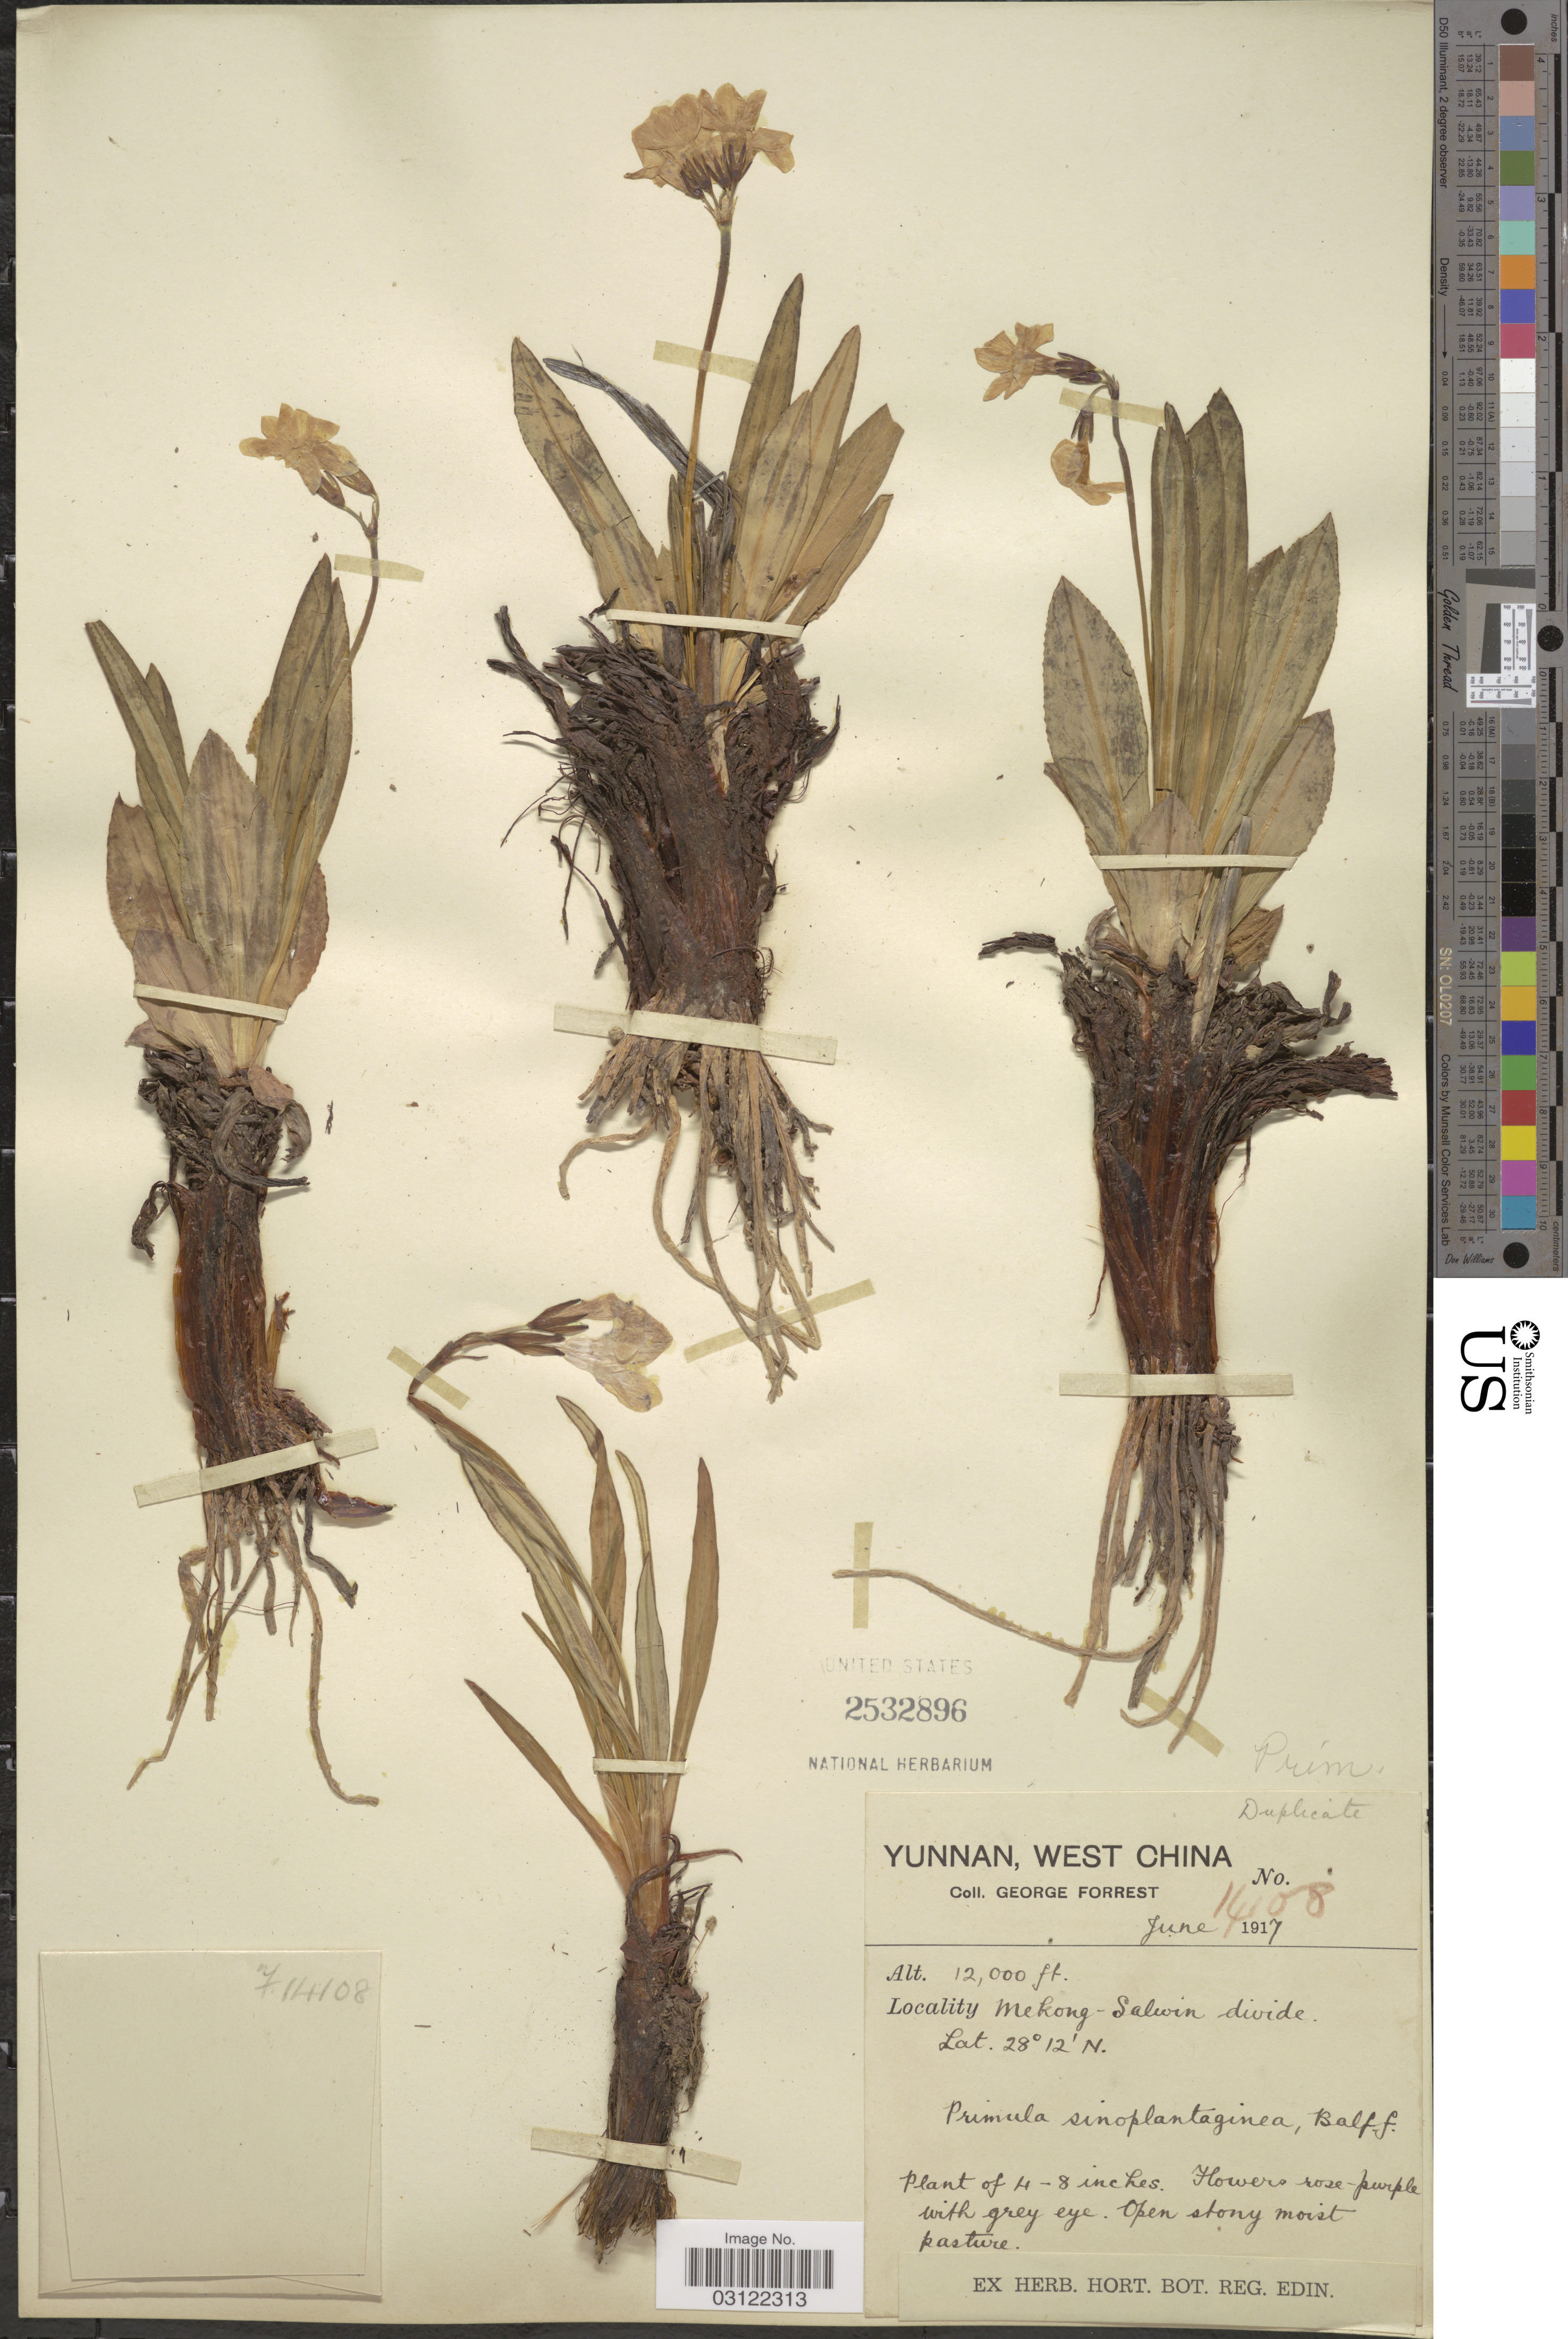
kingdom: Plantae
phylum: Tracheophyta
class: Magnoliopsida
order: Ericales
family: Primulaceae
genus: Primula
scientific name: Primula sinoplantaginea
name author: Balf. f.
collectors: G. Forrest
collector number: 14108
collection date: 1917-06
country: China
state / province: Yunnan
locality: West China. Mekong-Salwin divide.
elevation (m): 3658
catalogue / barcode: US 2532896